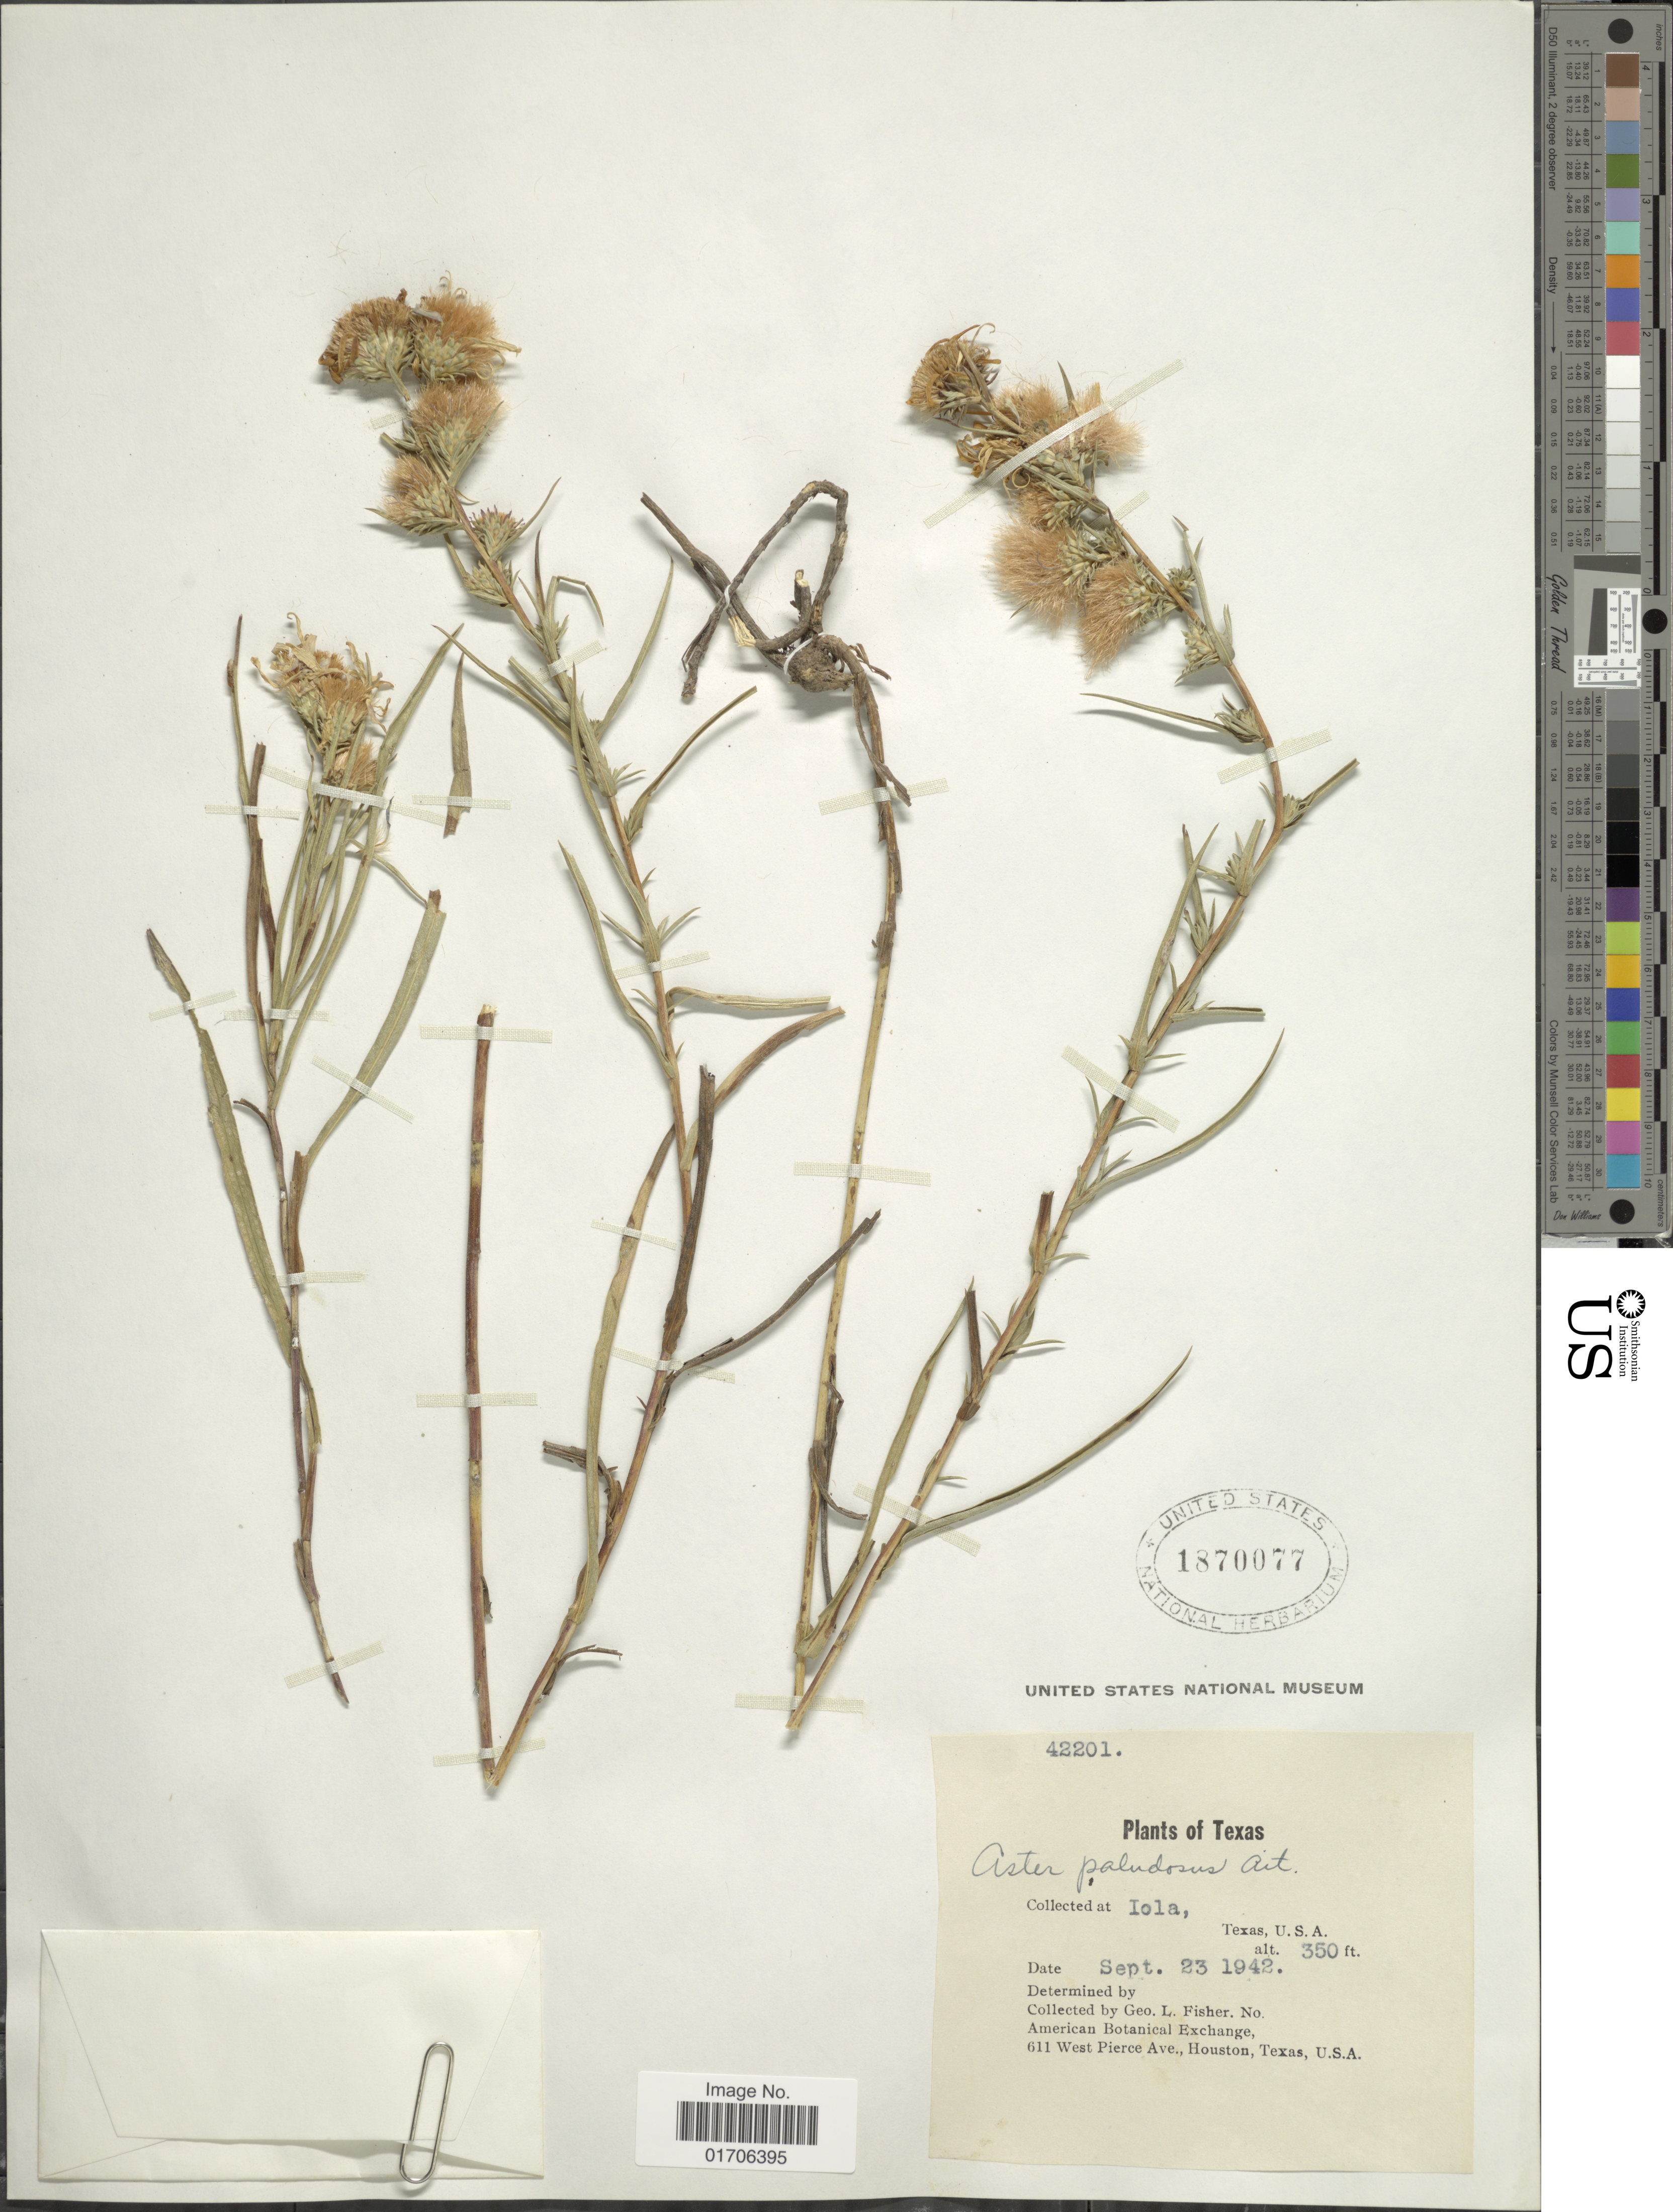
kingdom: Plantae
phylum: Tracheophyta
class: Magnoliopsida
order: Asterales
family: Asteraceae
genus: Eurybia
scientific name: Eurybia hemispherica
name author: G.L. Nesom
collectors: G. L. Fisher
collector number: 42201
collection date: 1942-09-23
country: United States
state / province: Texas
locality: Iola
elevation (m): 107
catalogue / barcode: US 1870077